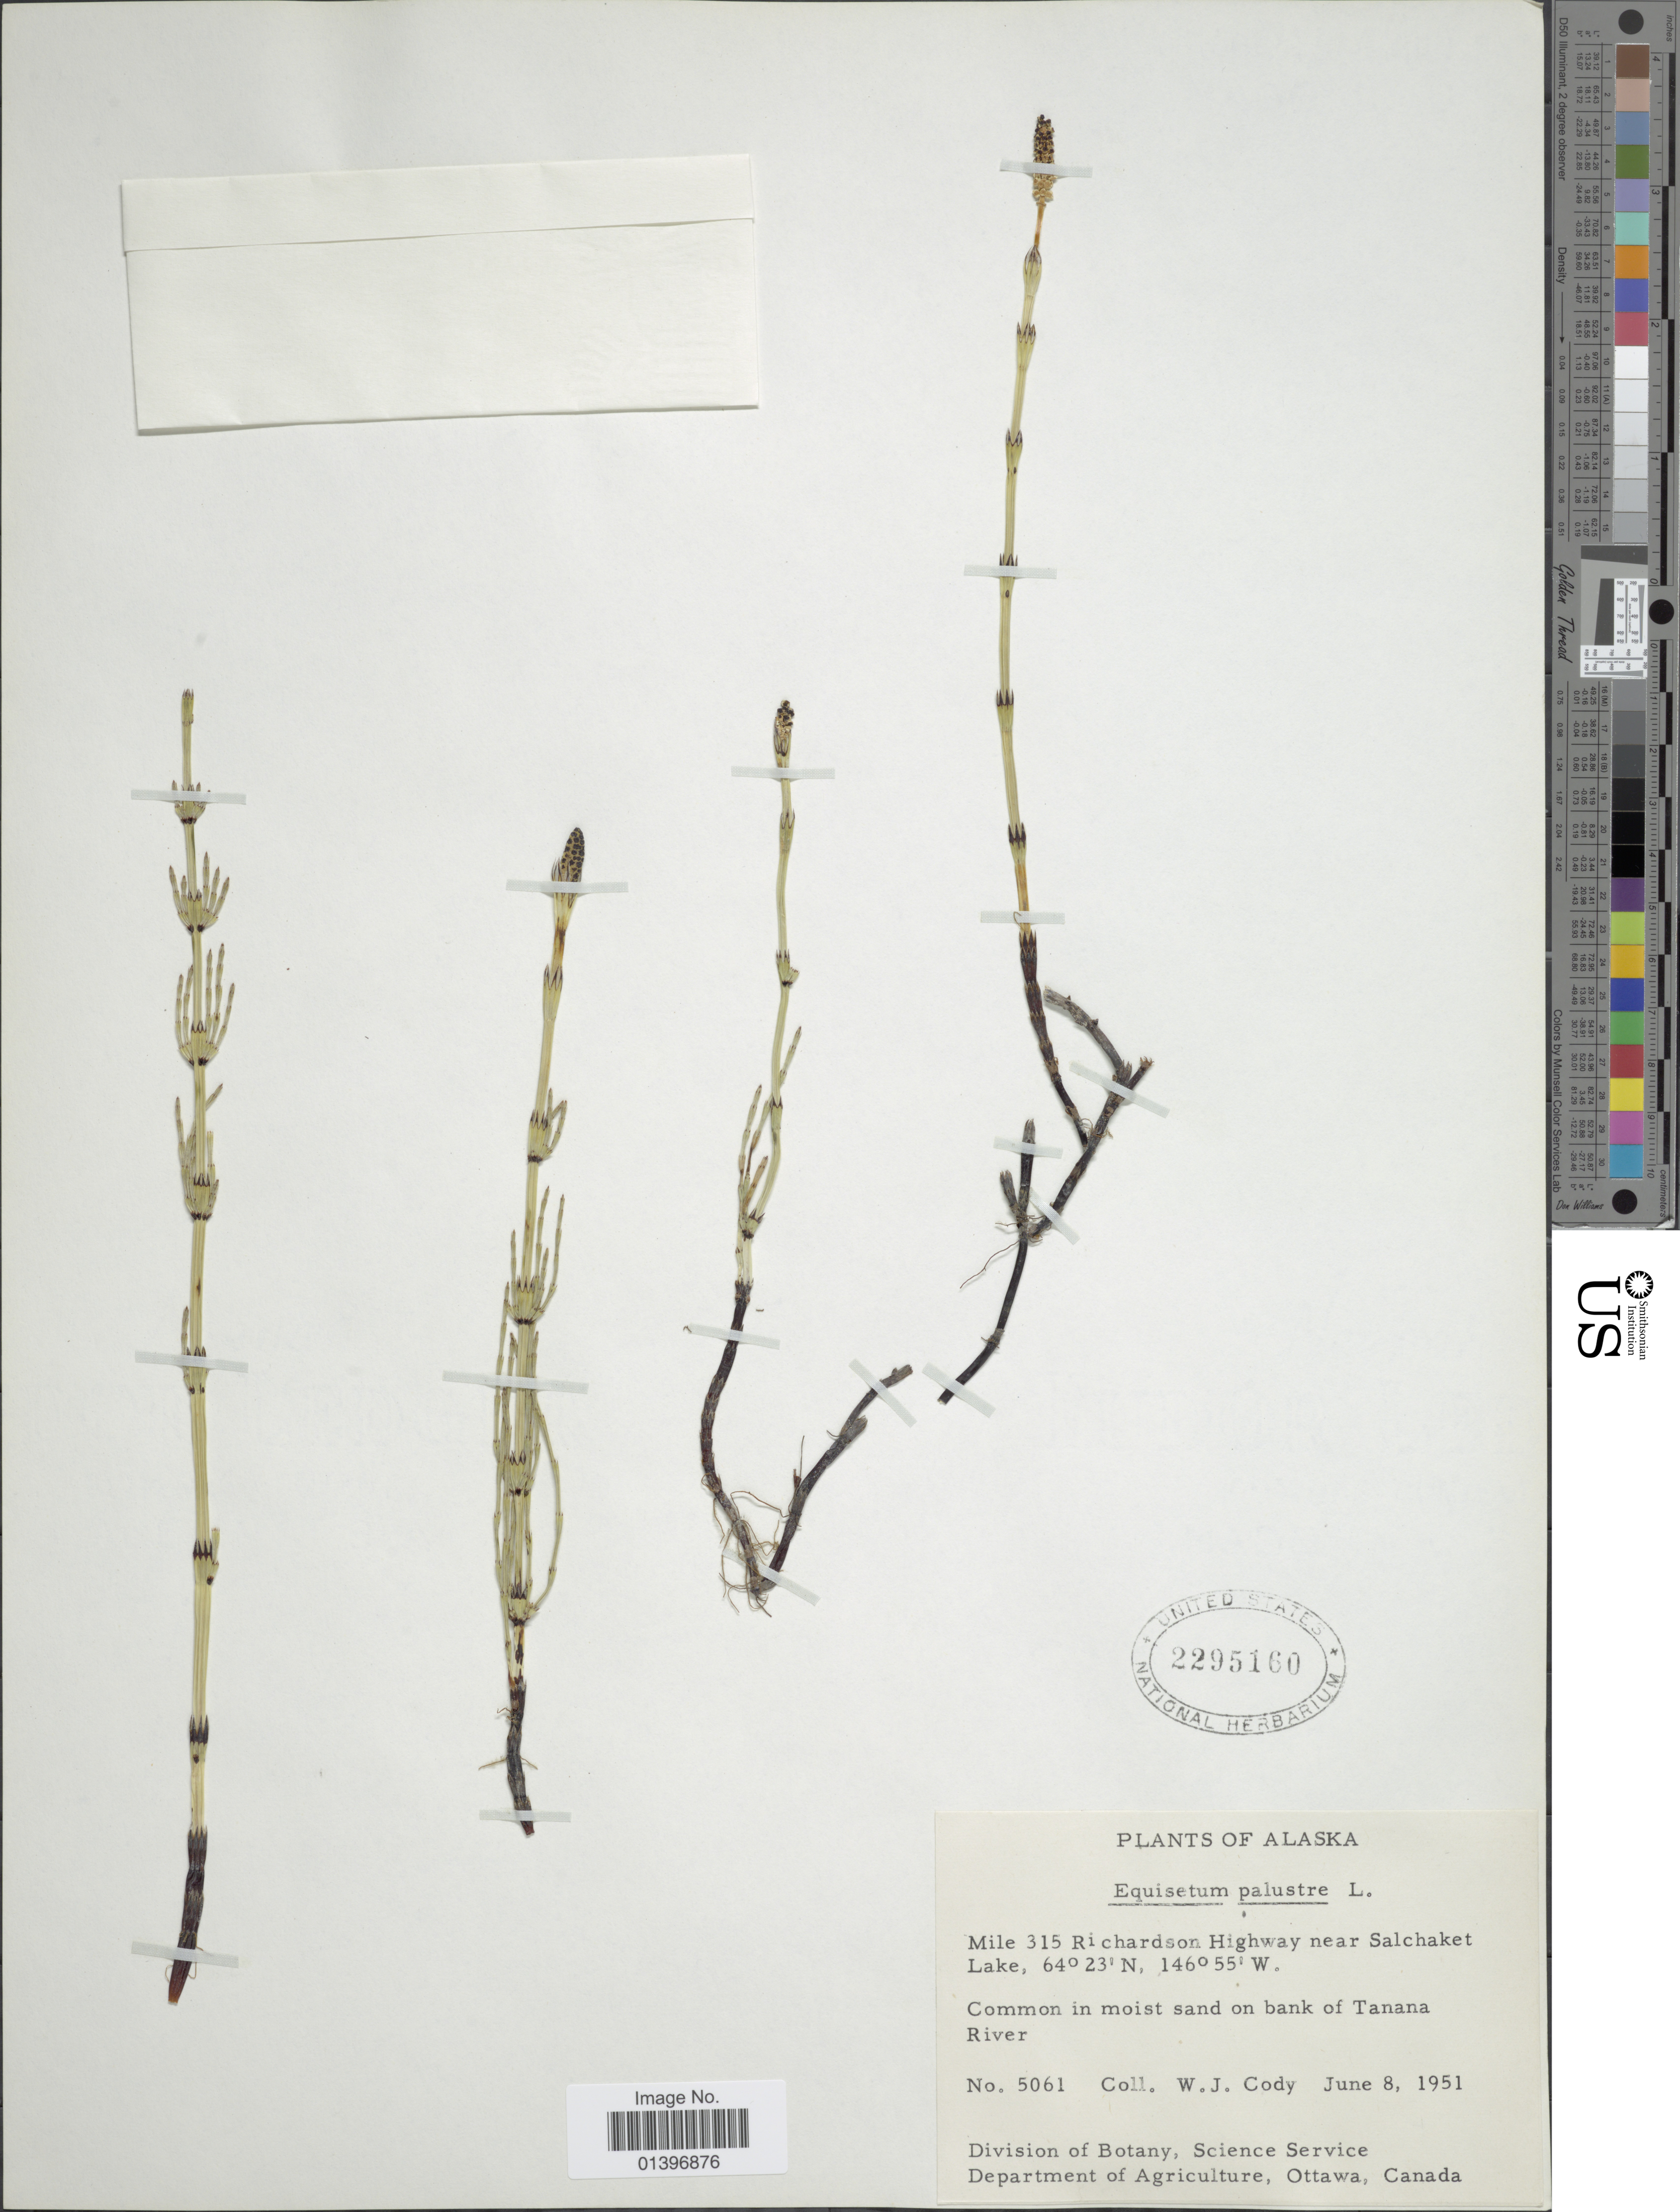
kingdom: Plantae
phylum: Tracheophyta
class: Polypodiopsida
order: Equisetales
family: Equisetaceae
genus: Equisetum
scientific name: Equisetum palustre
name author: L.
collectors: W. Cody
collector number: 5061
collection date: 1951-06-08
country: United States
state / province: Alaska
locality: Mile 315 Richardson Highway near Salchaket Lake, common in moist sand on bank of Tanana River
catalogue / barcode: US 2295160